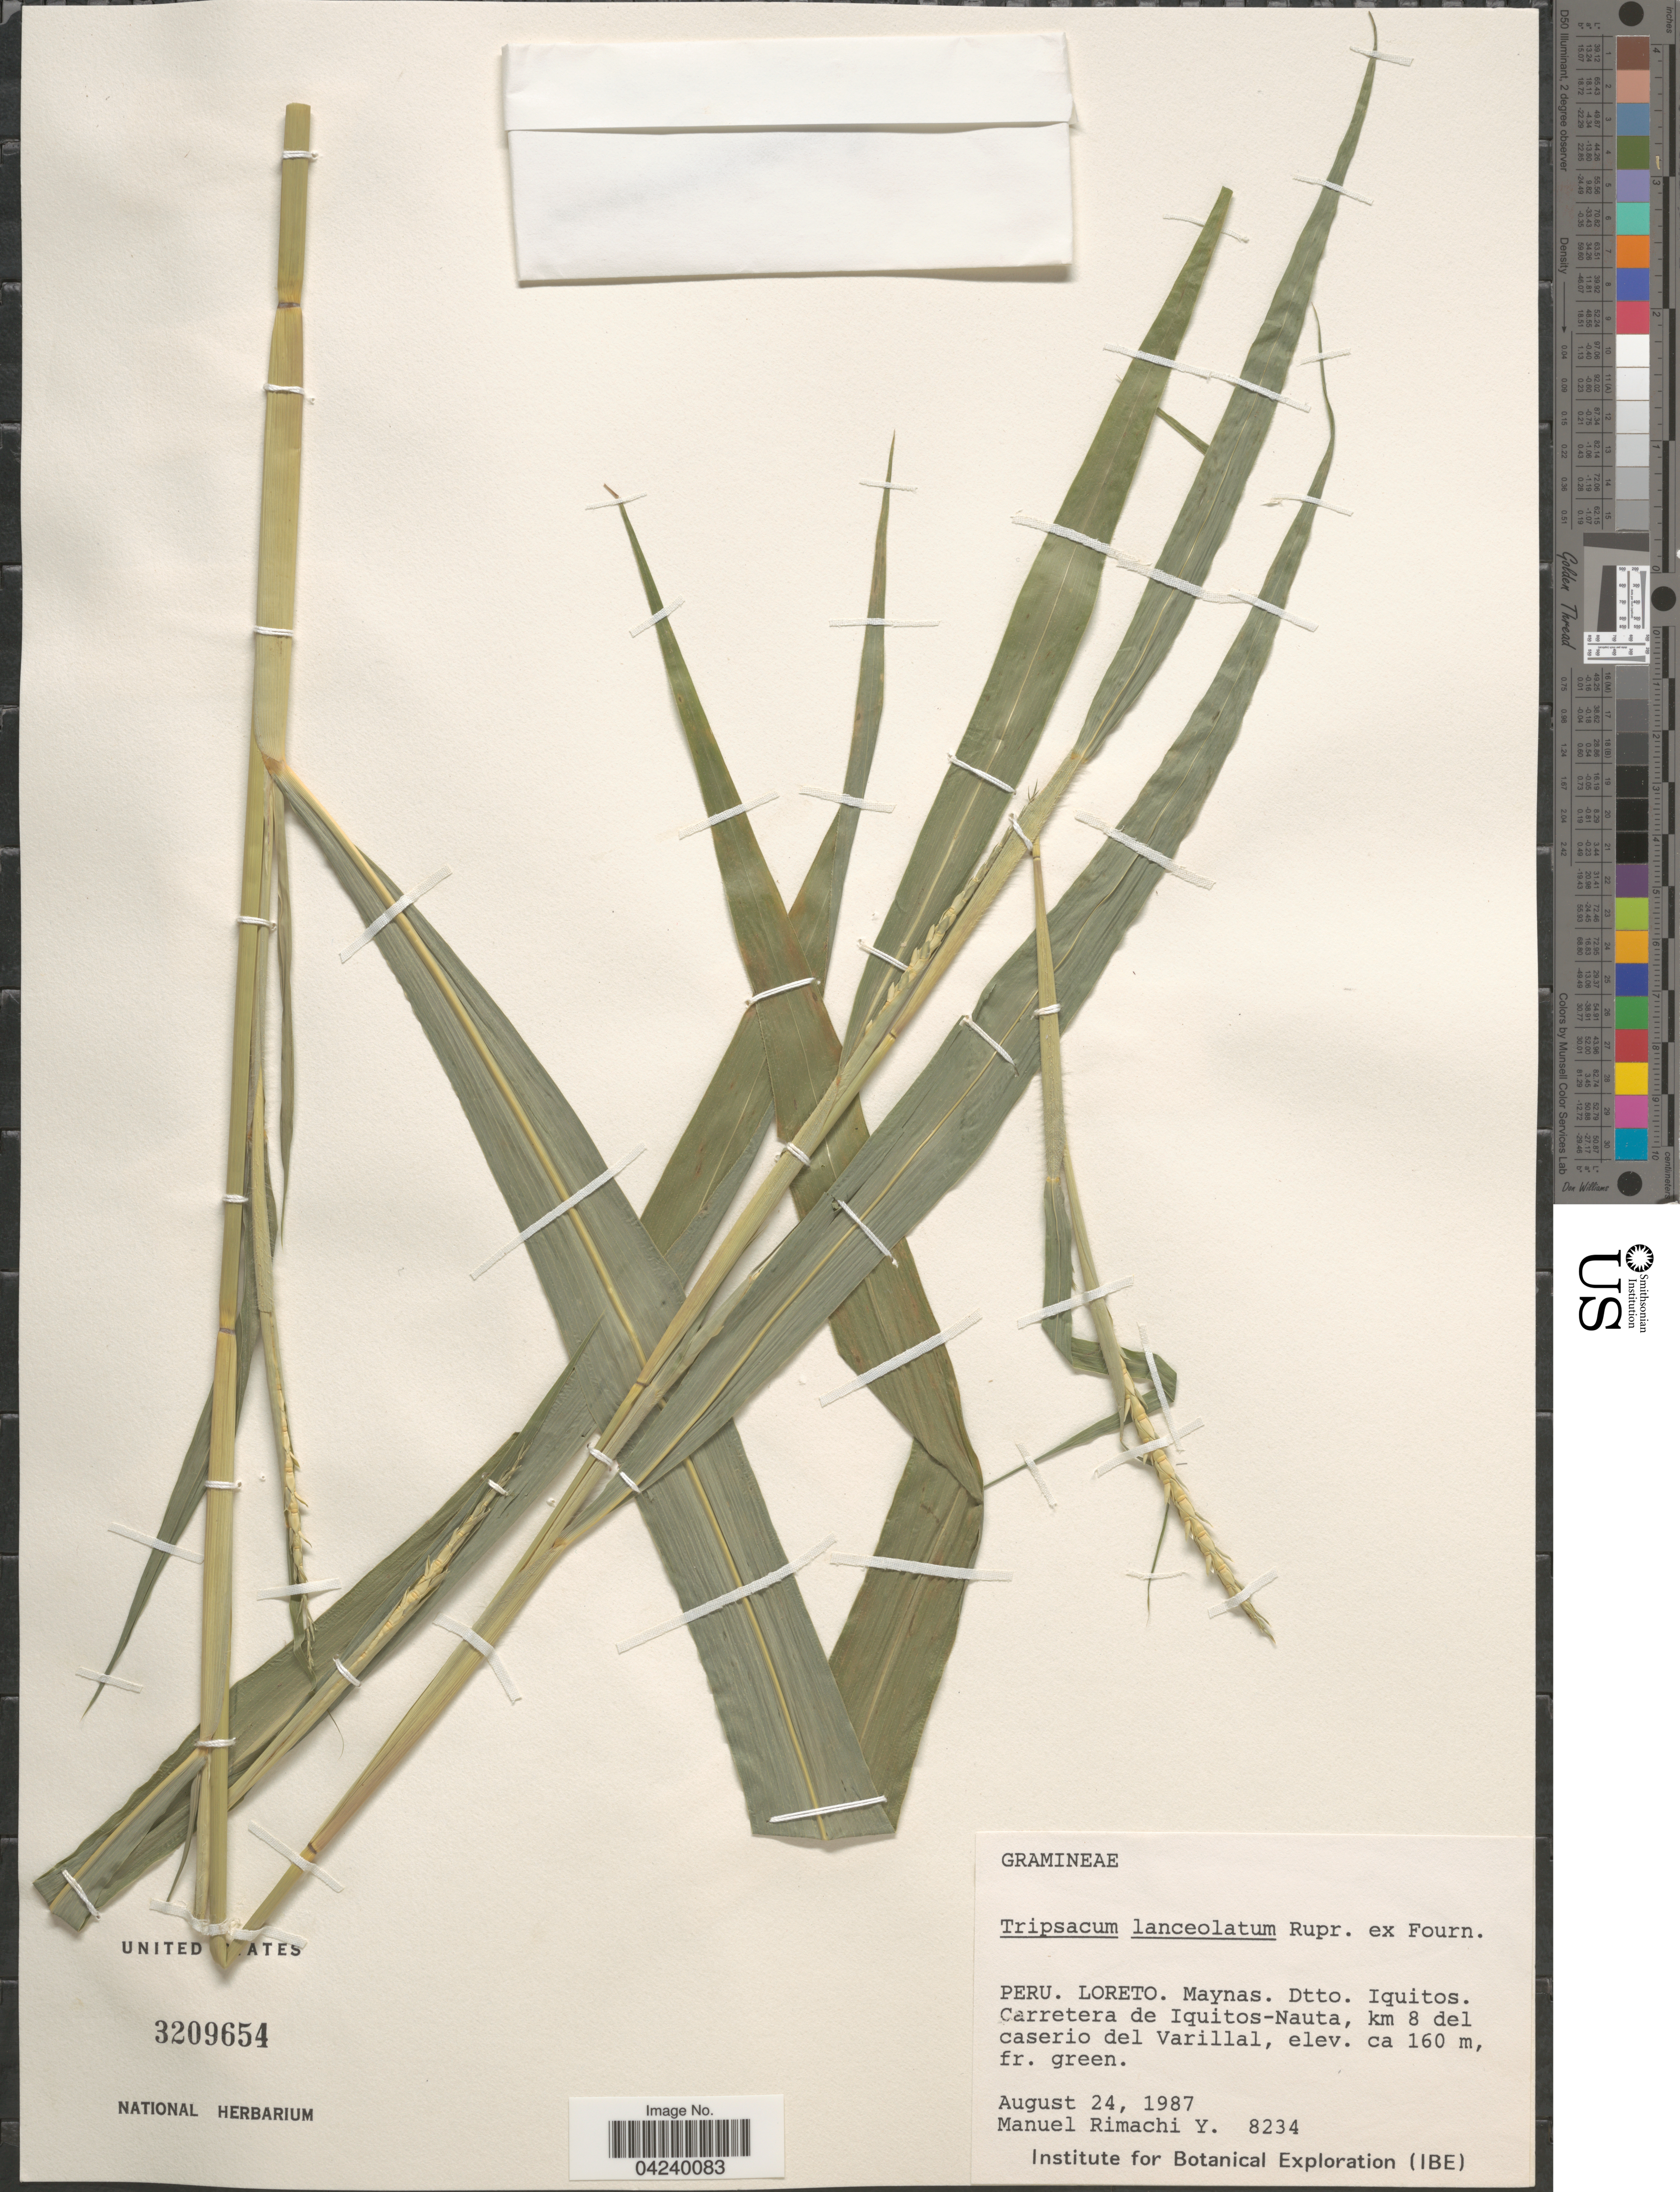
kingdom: Plantae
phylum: Tracheophyta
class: Liliopsida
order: Poales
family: Poaceae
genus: Tripsacum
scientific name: Tripsacum lanceolatum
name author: Rupr. ex E. Fourn.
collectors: M. Rimachi Y.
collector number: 8234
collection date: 1987-08-24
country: Peru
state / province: Loreto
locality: Maynas. Dtto. Iquitos. Carretera de Iquitos-Nauta, km 8 del caserio del Varillal. Institute for Botanical Exploration (IBE).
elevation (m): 160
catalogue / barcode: US 3209654